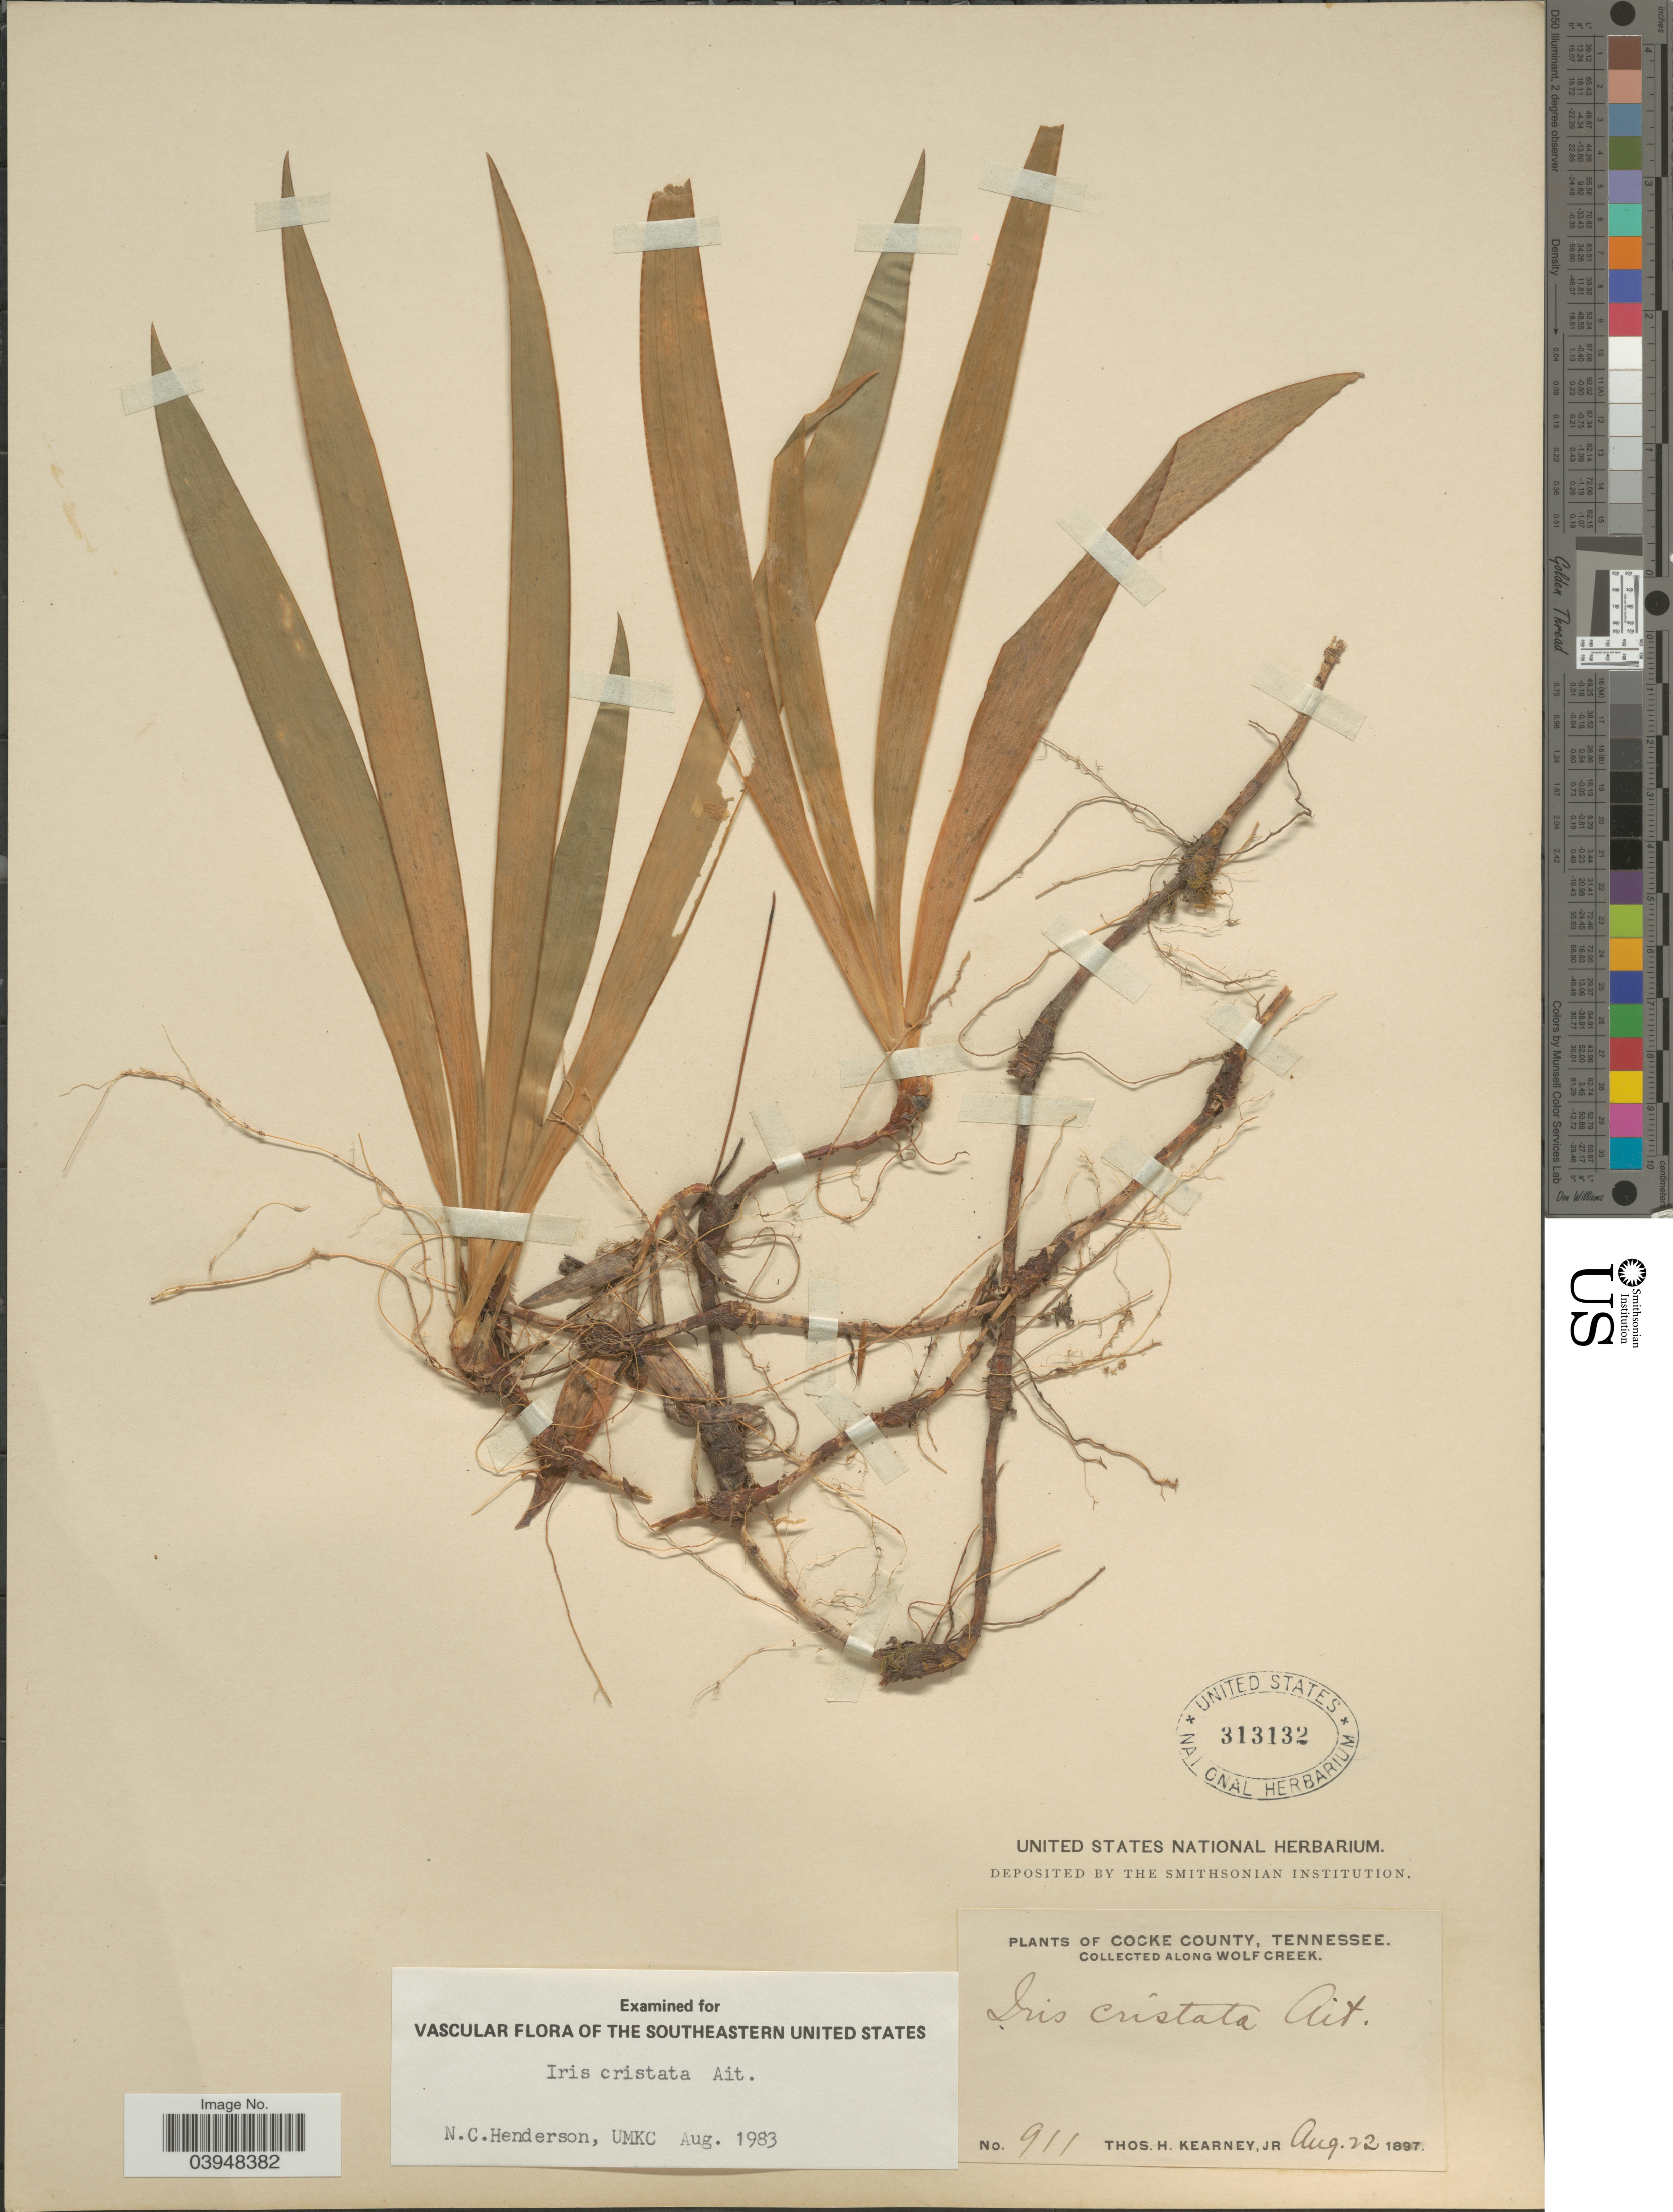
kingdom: Plantae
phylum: Tracheophyta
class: Liliopsida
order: Asparagales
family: Iridaceae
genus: Iris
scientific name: Iris cristata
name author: Aiton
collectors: T. H. Kearney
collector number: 911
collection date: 1897-08-22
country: United States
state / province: Tennessee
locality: Cocke County. Along Wolf Creek.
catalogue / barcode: US 313132